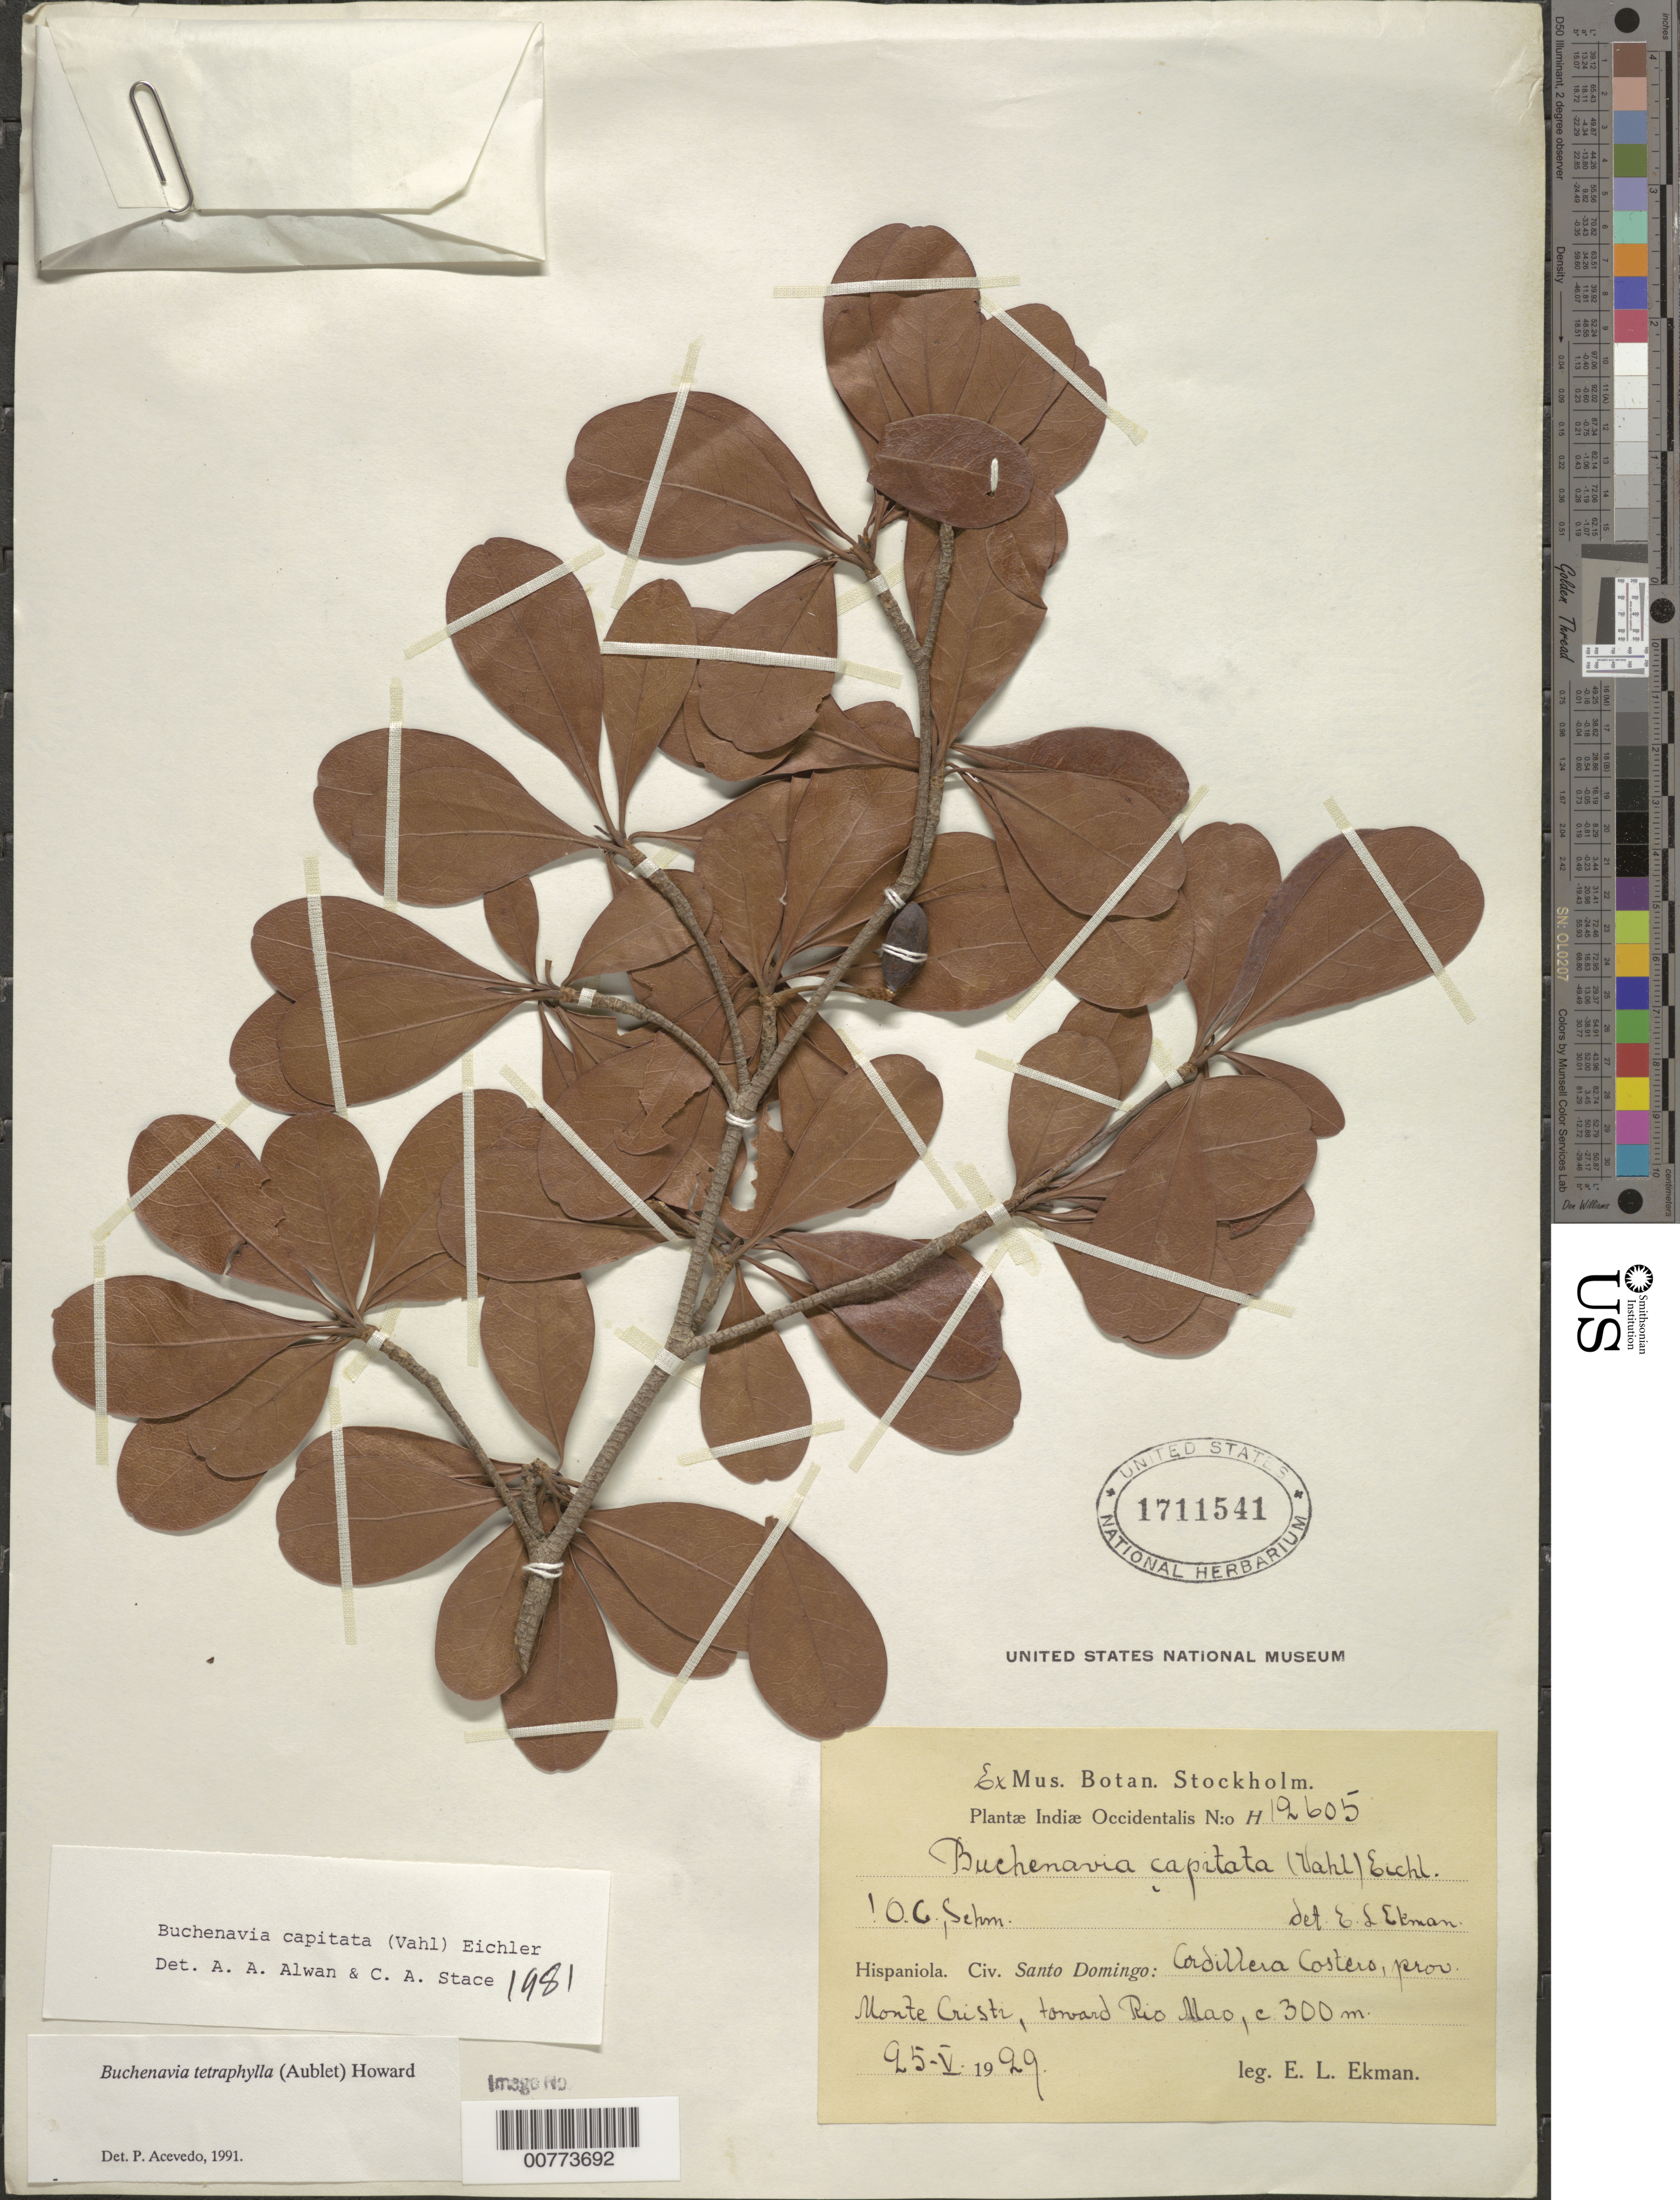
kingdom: Plantae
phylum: Tracheophyta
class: Magnoliopsida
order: Myrtales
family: Combretaceae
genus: Terminalia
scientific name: Terminalia tetraphylla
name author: (Aubl.) Gere & Boatwr.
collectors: E. L. Ekman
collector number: H 12605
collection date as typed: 25 May 1929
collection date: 1929-05-25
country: Dominican Republic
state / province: Monte Cristi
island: Hispaniola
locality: Cordillera Central, toward Rio Mao.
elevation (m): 300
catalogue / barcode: US 1711541